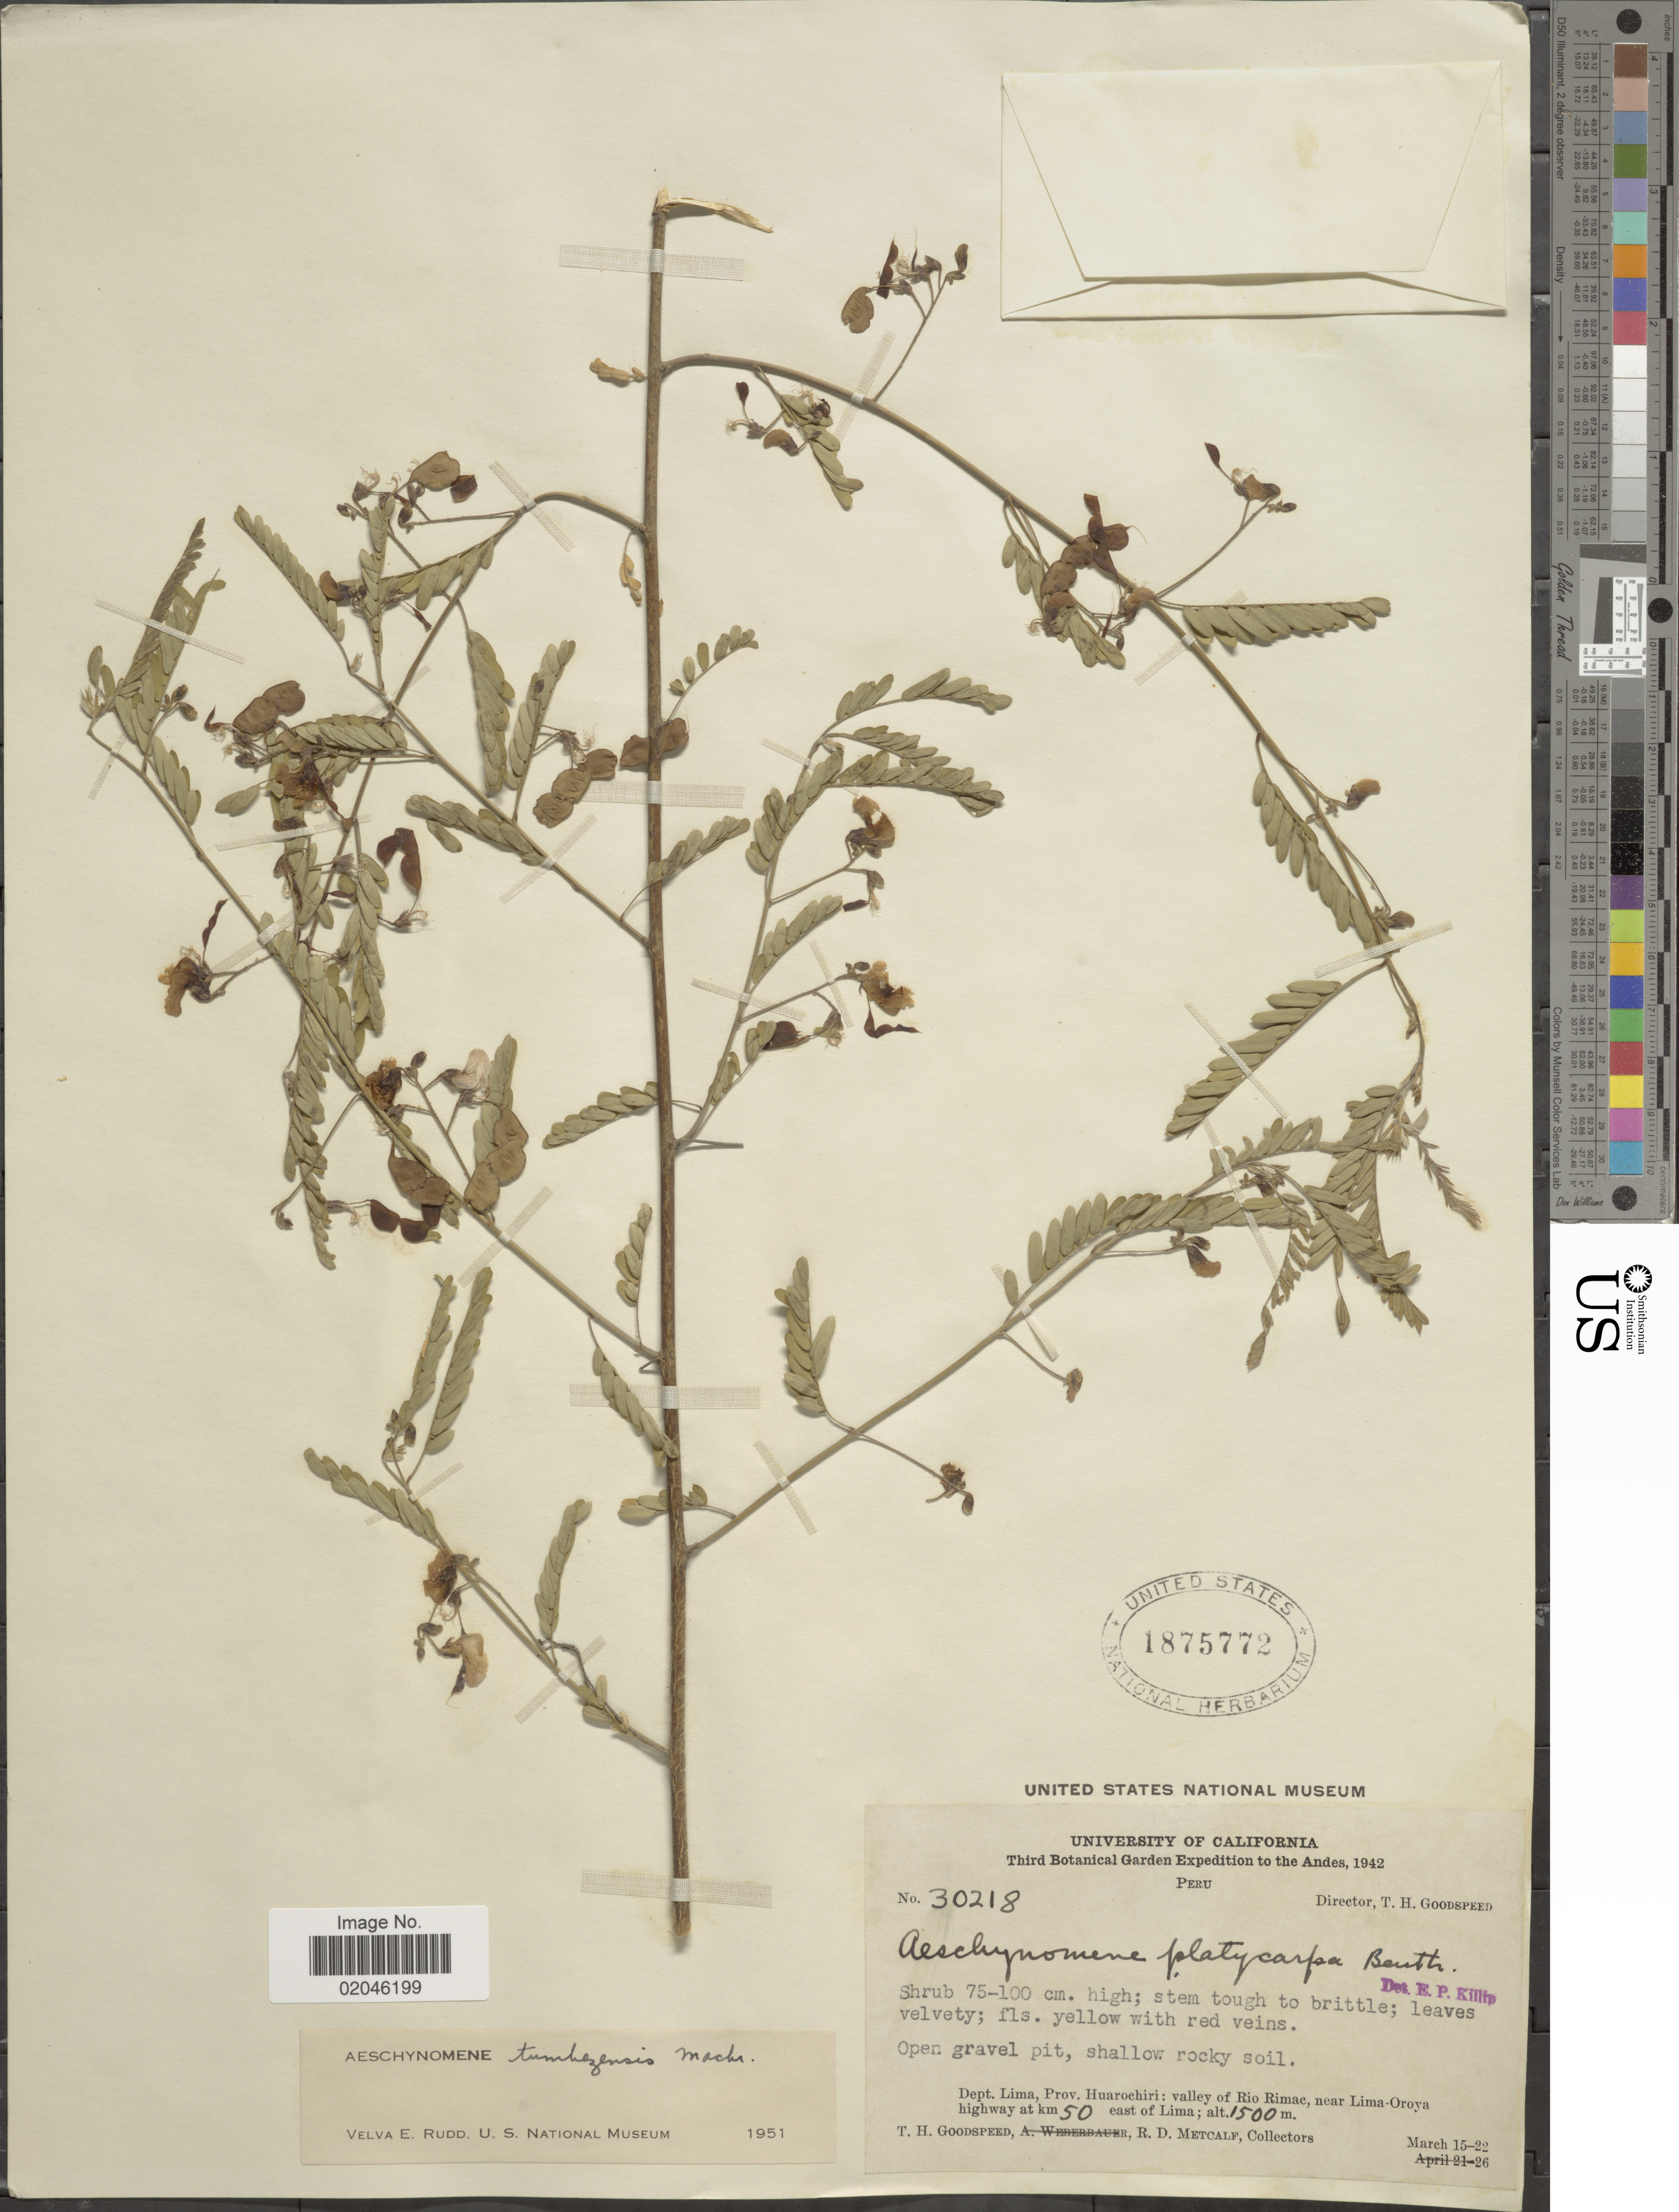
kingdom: Plantae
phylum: Tracheophyta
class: Magnoliopsida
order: Fabales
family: Fabaceae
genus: Aeschynomene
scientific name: Aeschynomene tumbezensis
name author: J.F. Macbr.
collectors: T. Goodspeed & R. D. Metcalf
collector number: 30218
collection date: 1942-03-15/1942-03-26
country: Peru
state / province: Lima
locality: Huarochiri: valley of Rio Rimac, near Lima-Oroya highway at km 50 east of Lima, Andes.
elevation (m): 1500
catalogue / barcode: US 1875772